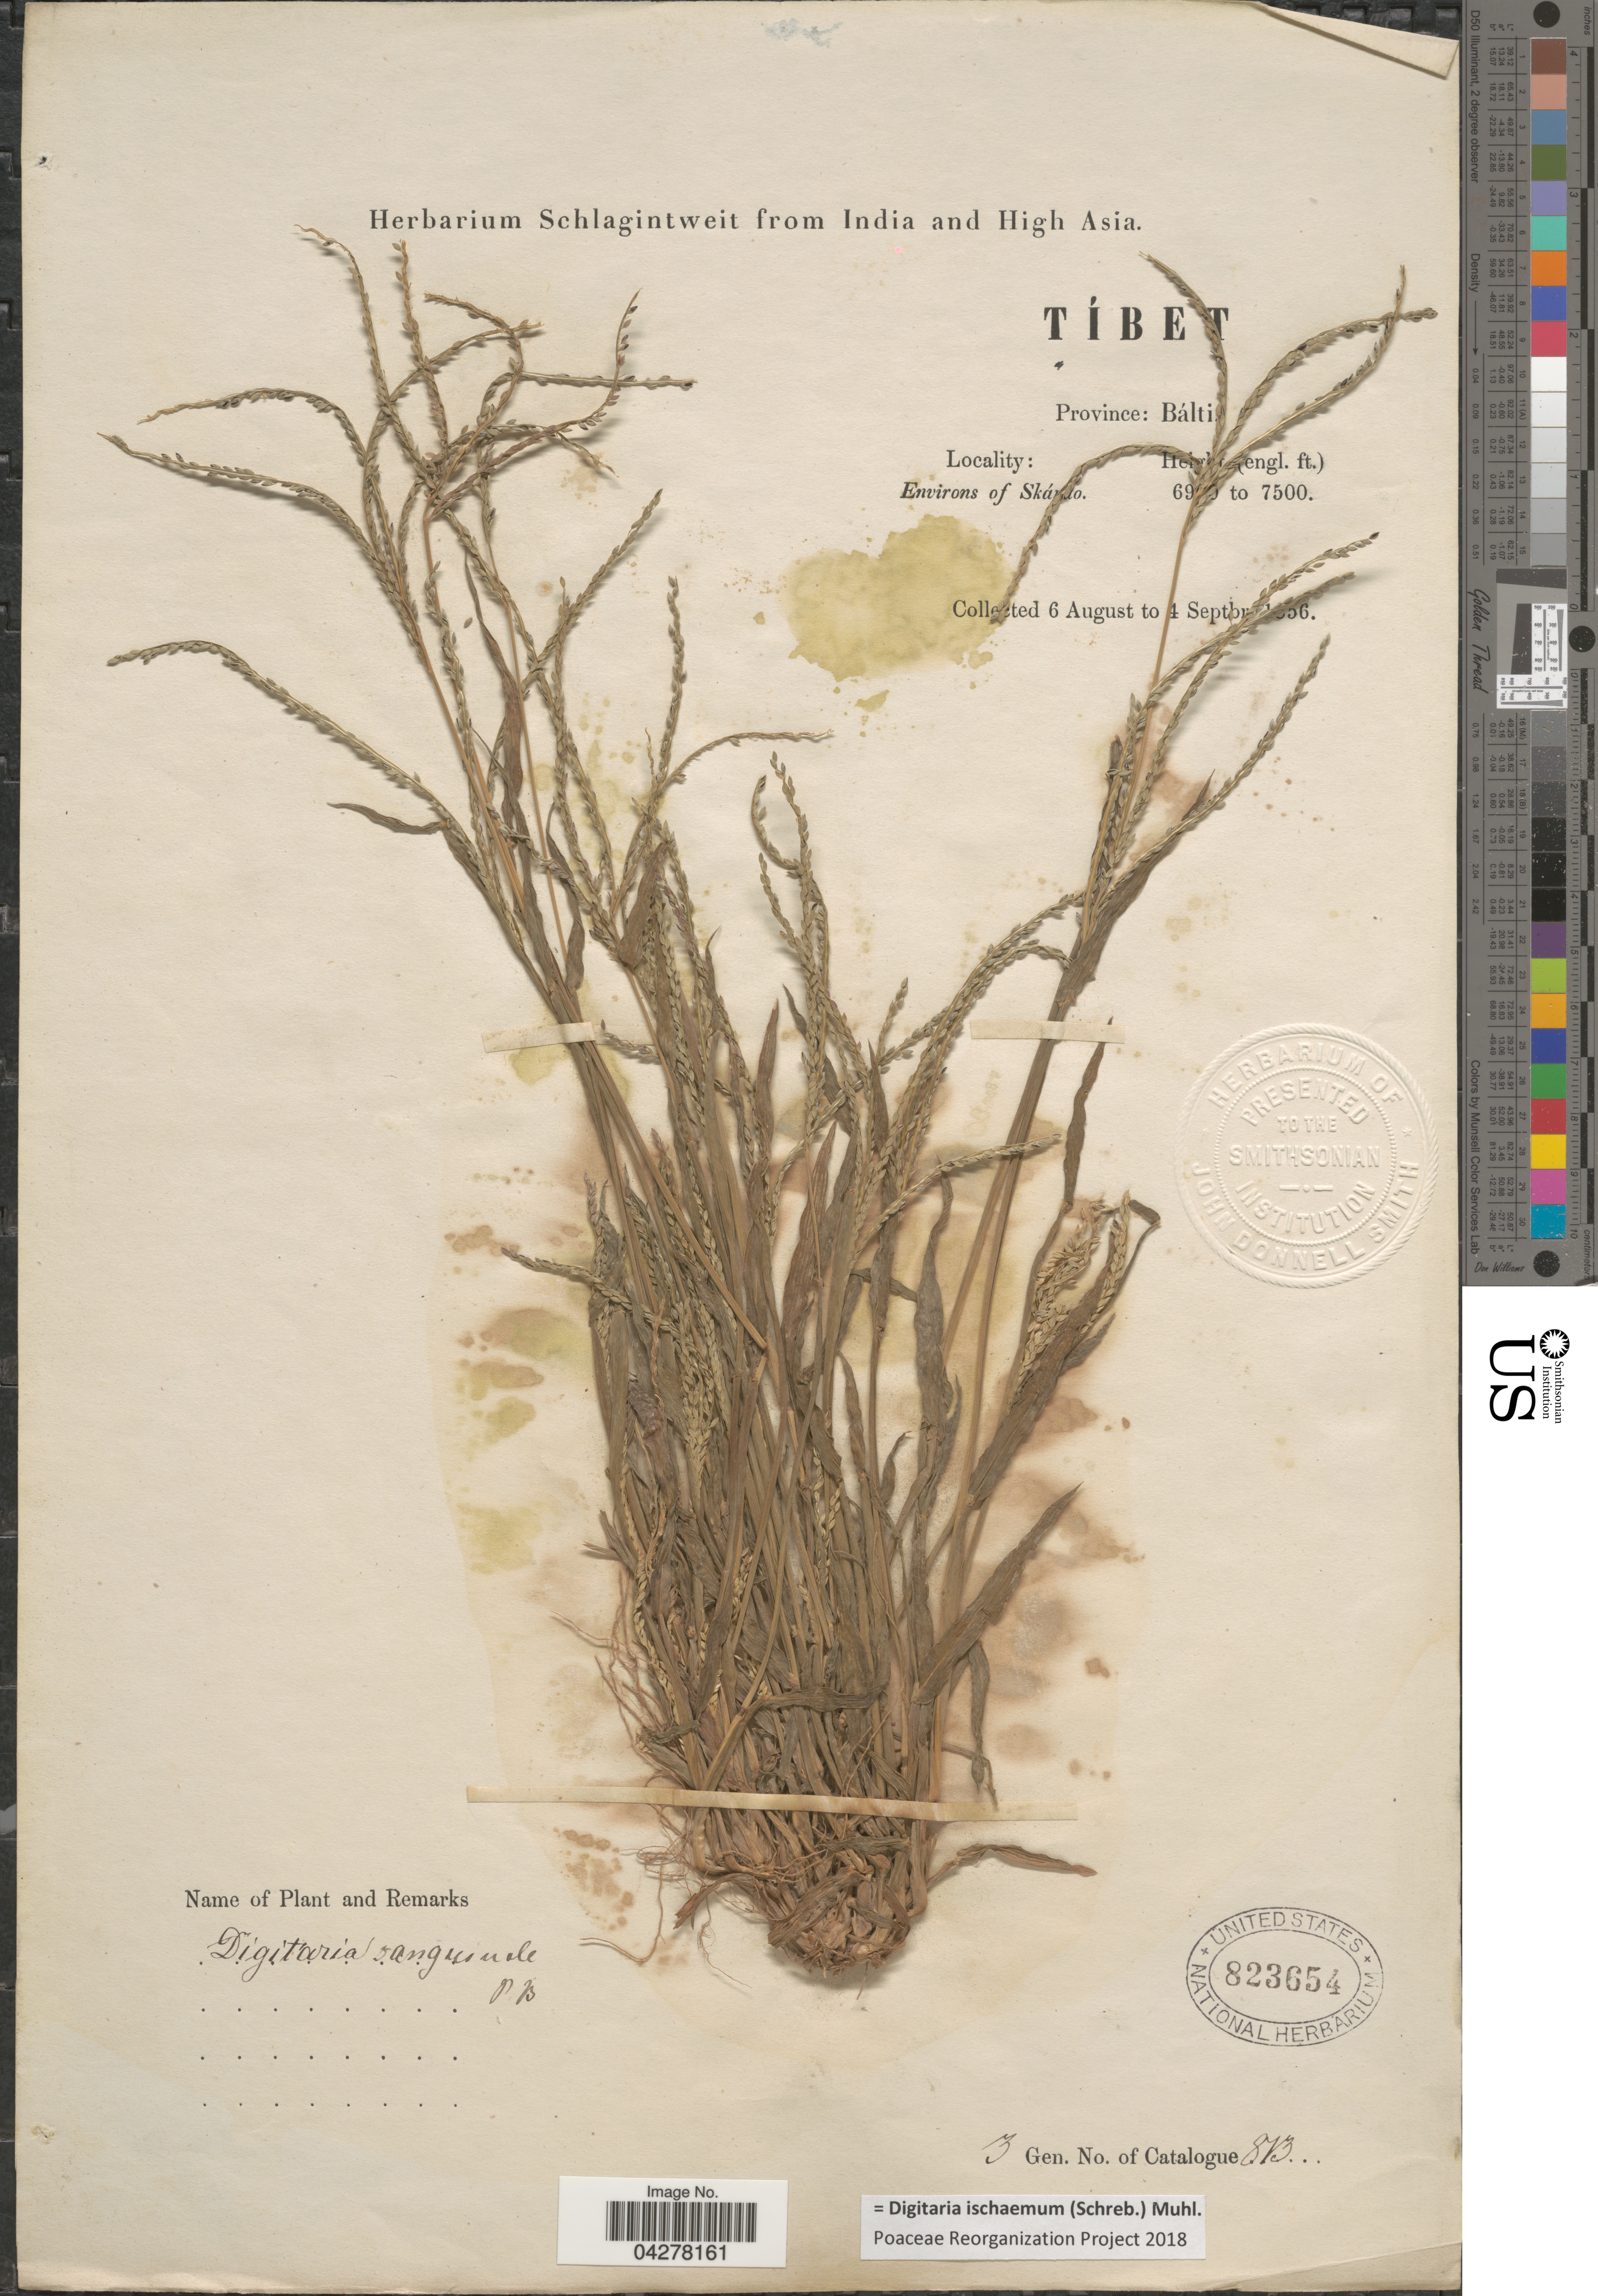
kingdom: Plantae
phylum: Tracheophyta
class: Liliopsida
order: Poales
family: Poaceae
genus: Digitaria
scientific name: Digitaria ischaemum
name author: (Schreber) Schreber ex Muhl.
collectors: ex herb. Schlagintweit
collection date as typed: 6 August to 4 Septbr! 56.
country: China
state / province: Xizang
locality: Tíbet. Province; Bálti [illegible text]. Environs of Ská [illegible text]o.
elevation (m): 2103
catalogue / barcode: US 823654